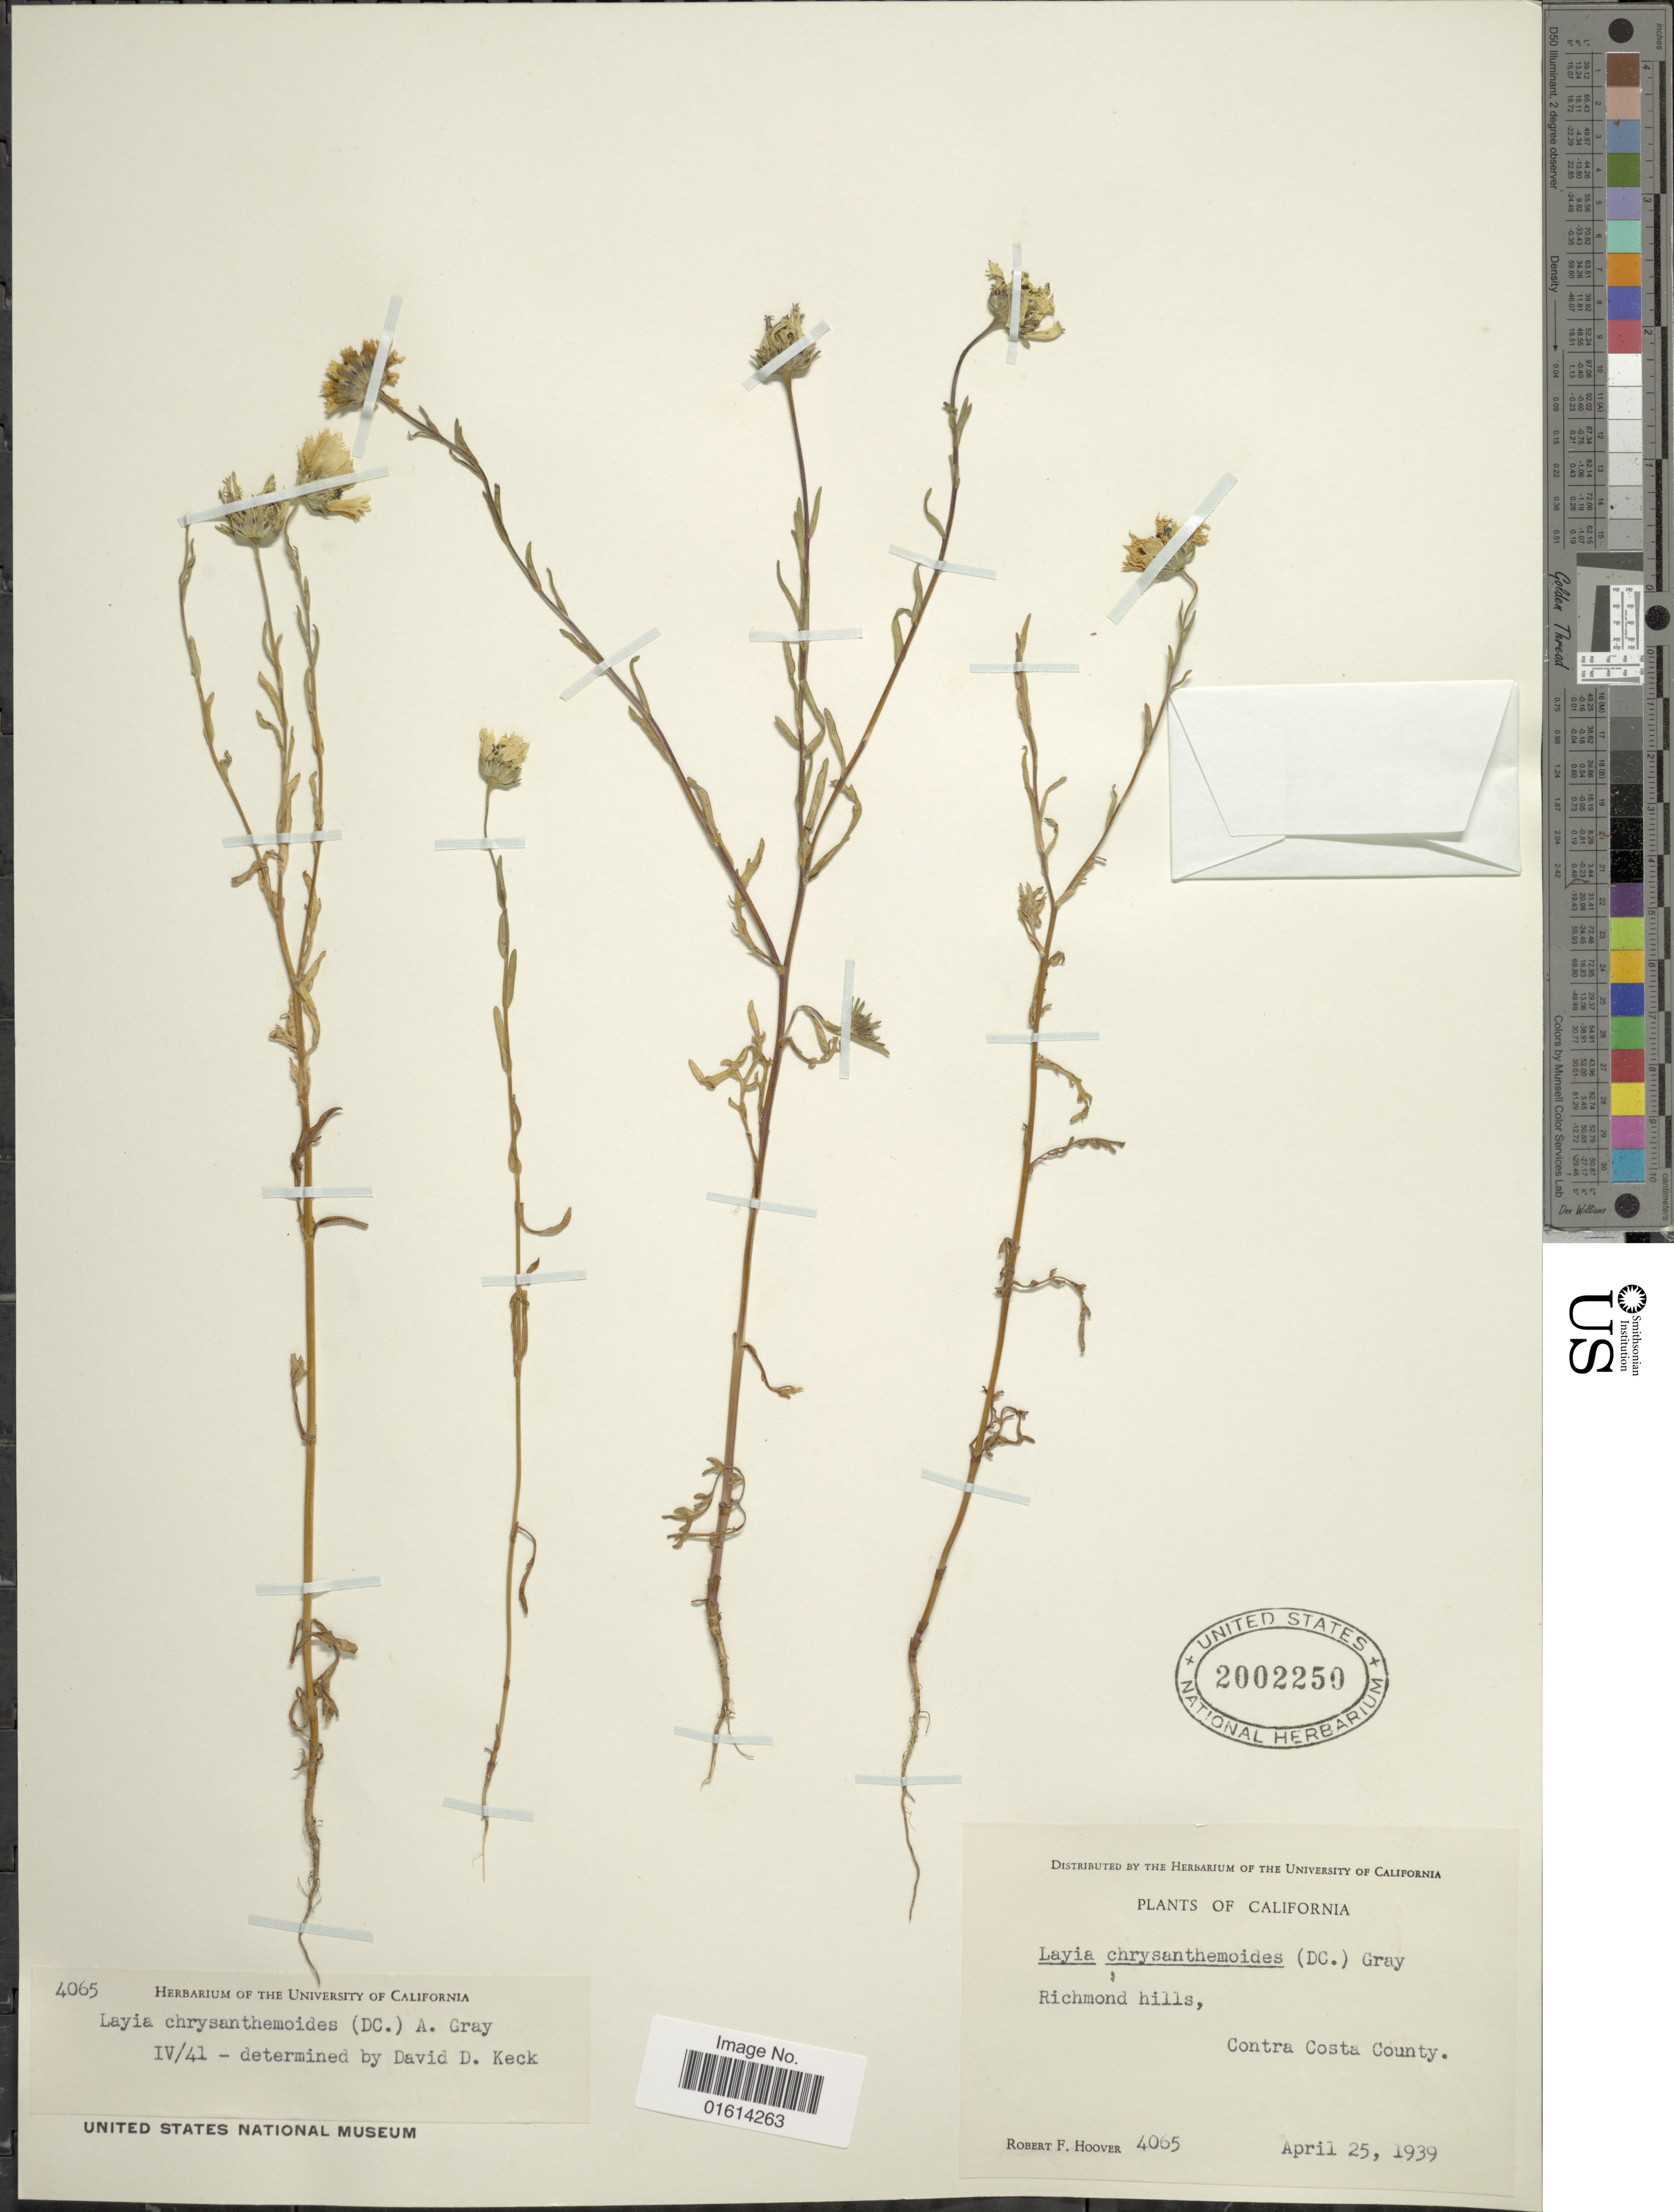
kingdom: Plantae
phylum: Tracheophyta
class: Magnoliopsida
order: Asterales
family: Asteraceae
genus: Layia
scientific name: Layia chrysanthemoides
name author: (DC.) A. Gray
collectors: R. F. Hoover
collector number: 4065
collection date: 1939-04-25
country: United States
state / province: California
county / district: Contra Costa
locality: Richmond Hills, Contra Costa County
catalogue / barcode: US 2002250